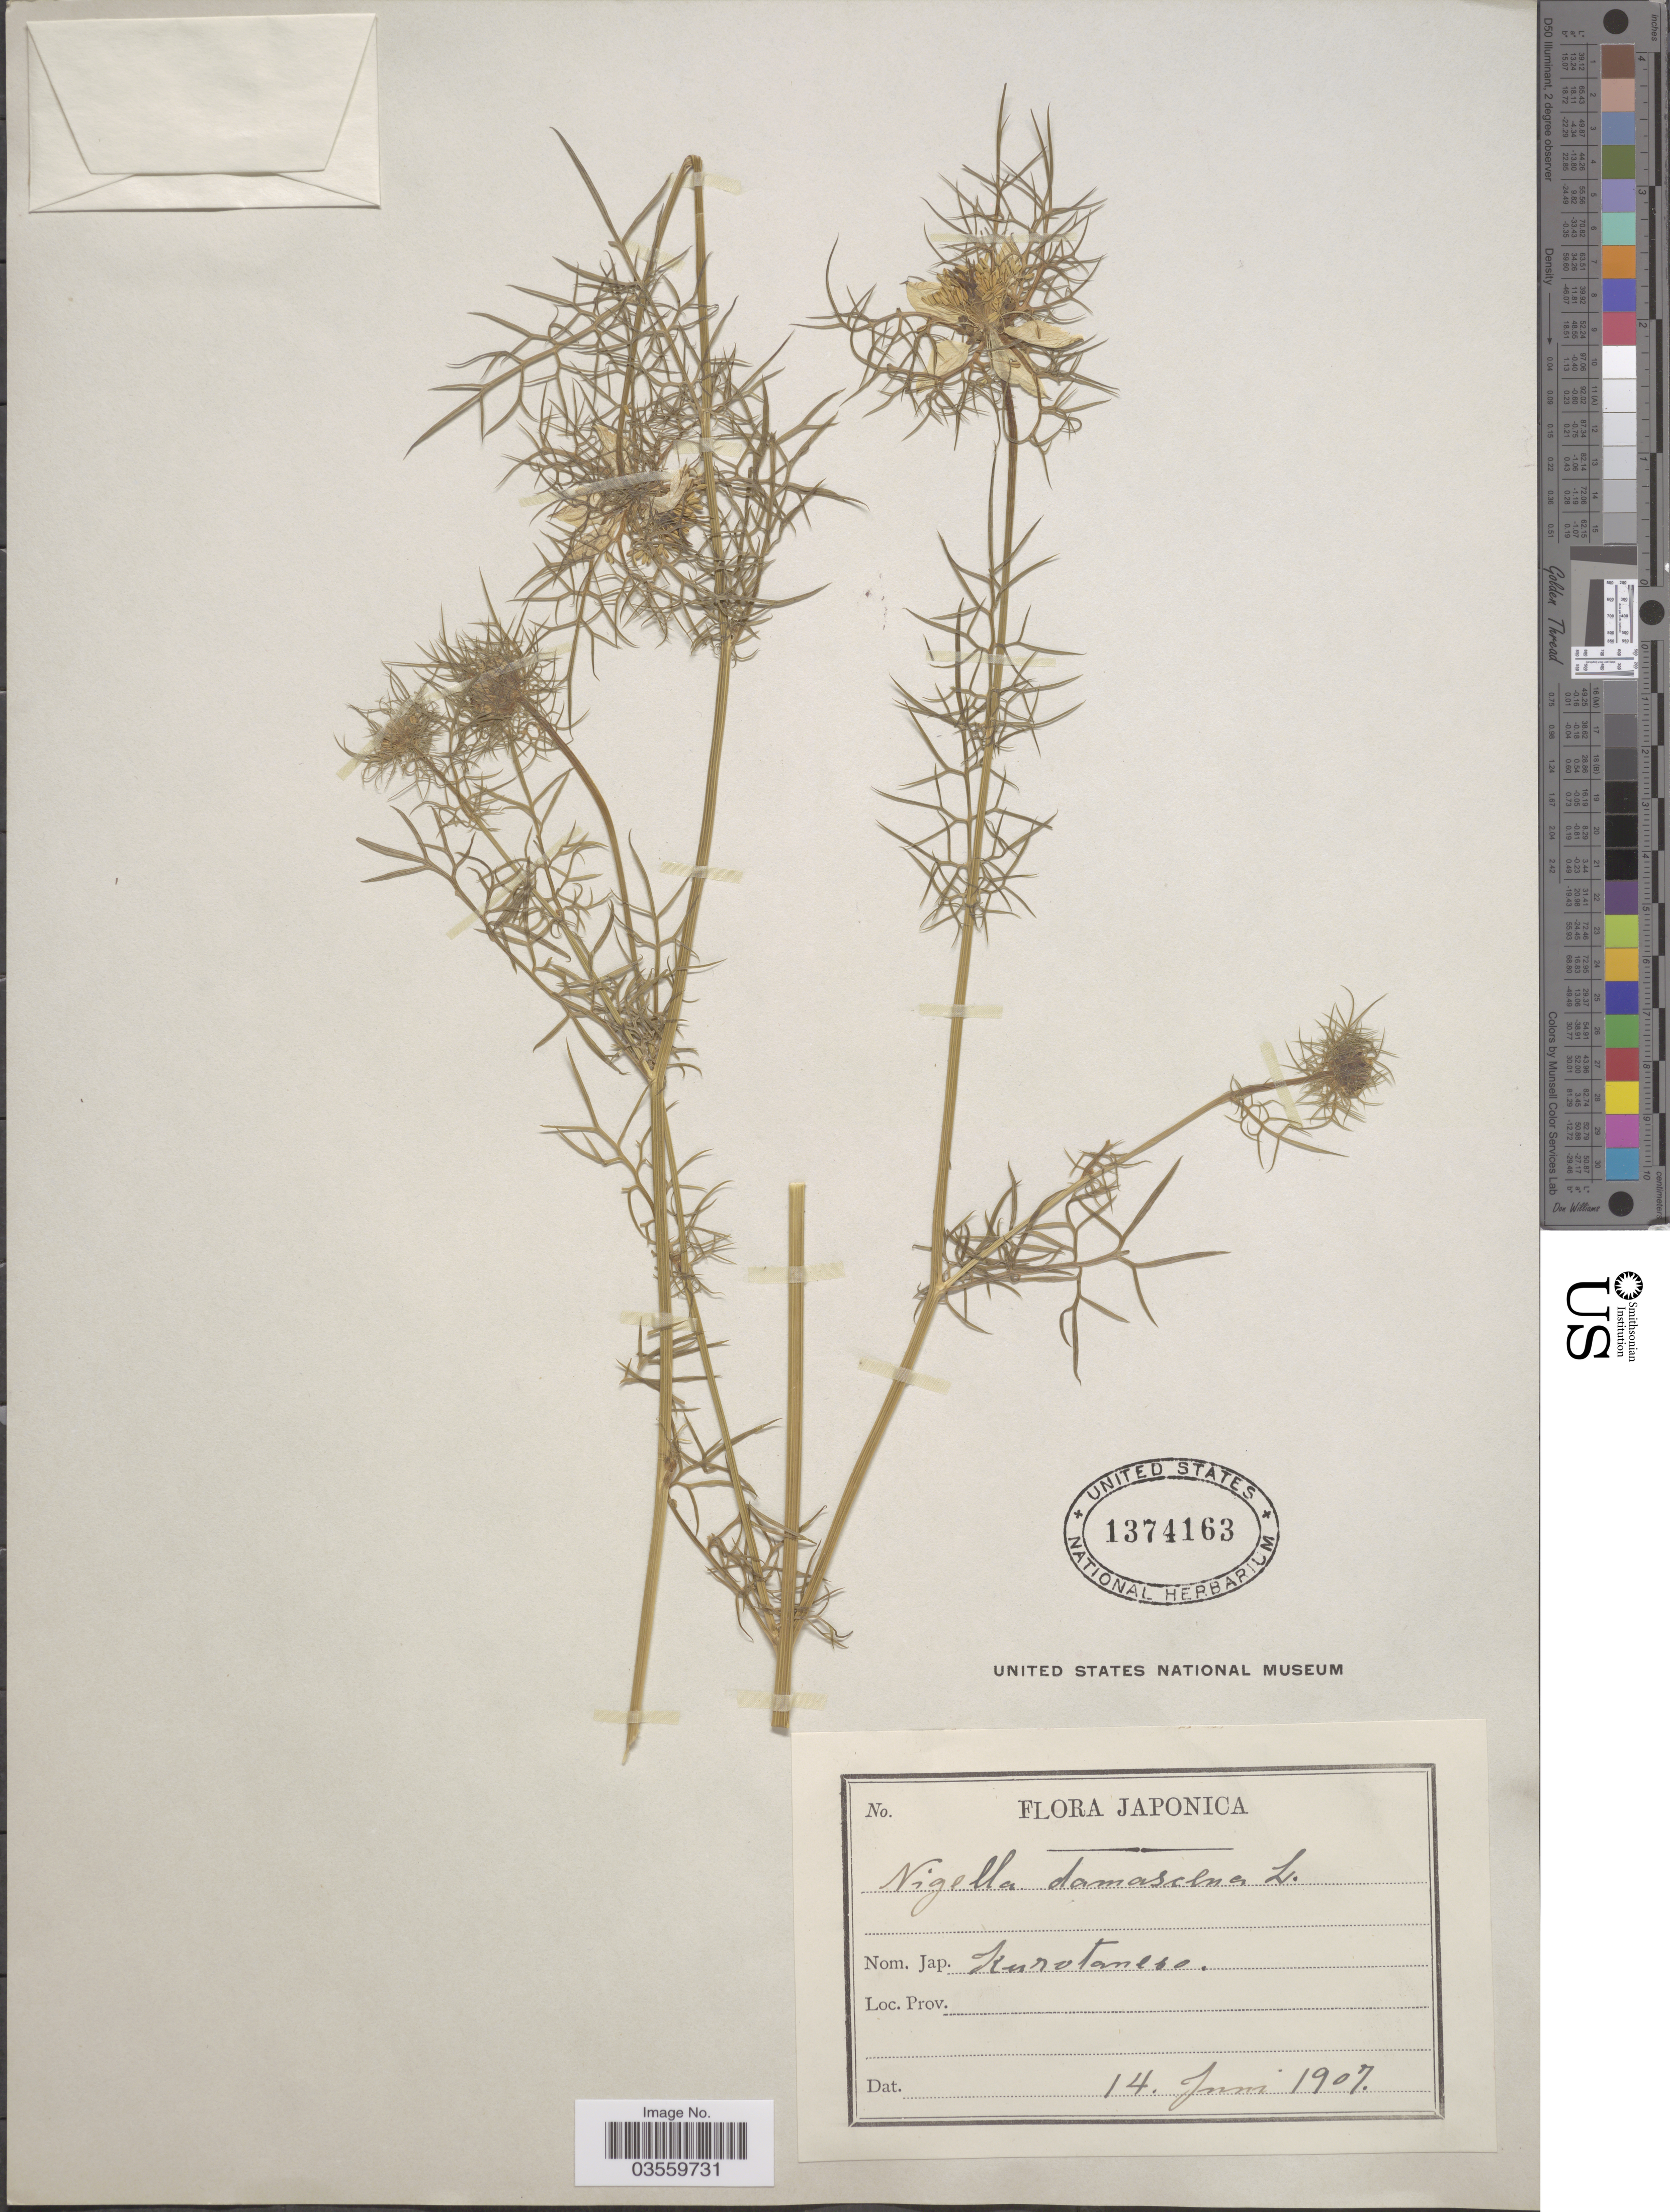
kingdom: Plantae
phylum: Tracheophyta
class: Magnoliopsida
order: Ranunculales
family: Ranunculaceae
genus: Nigella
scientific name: Nigella damascena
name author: L.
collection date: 1907-06-14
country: Japan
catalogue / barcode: US 1374163